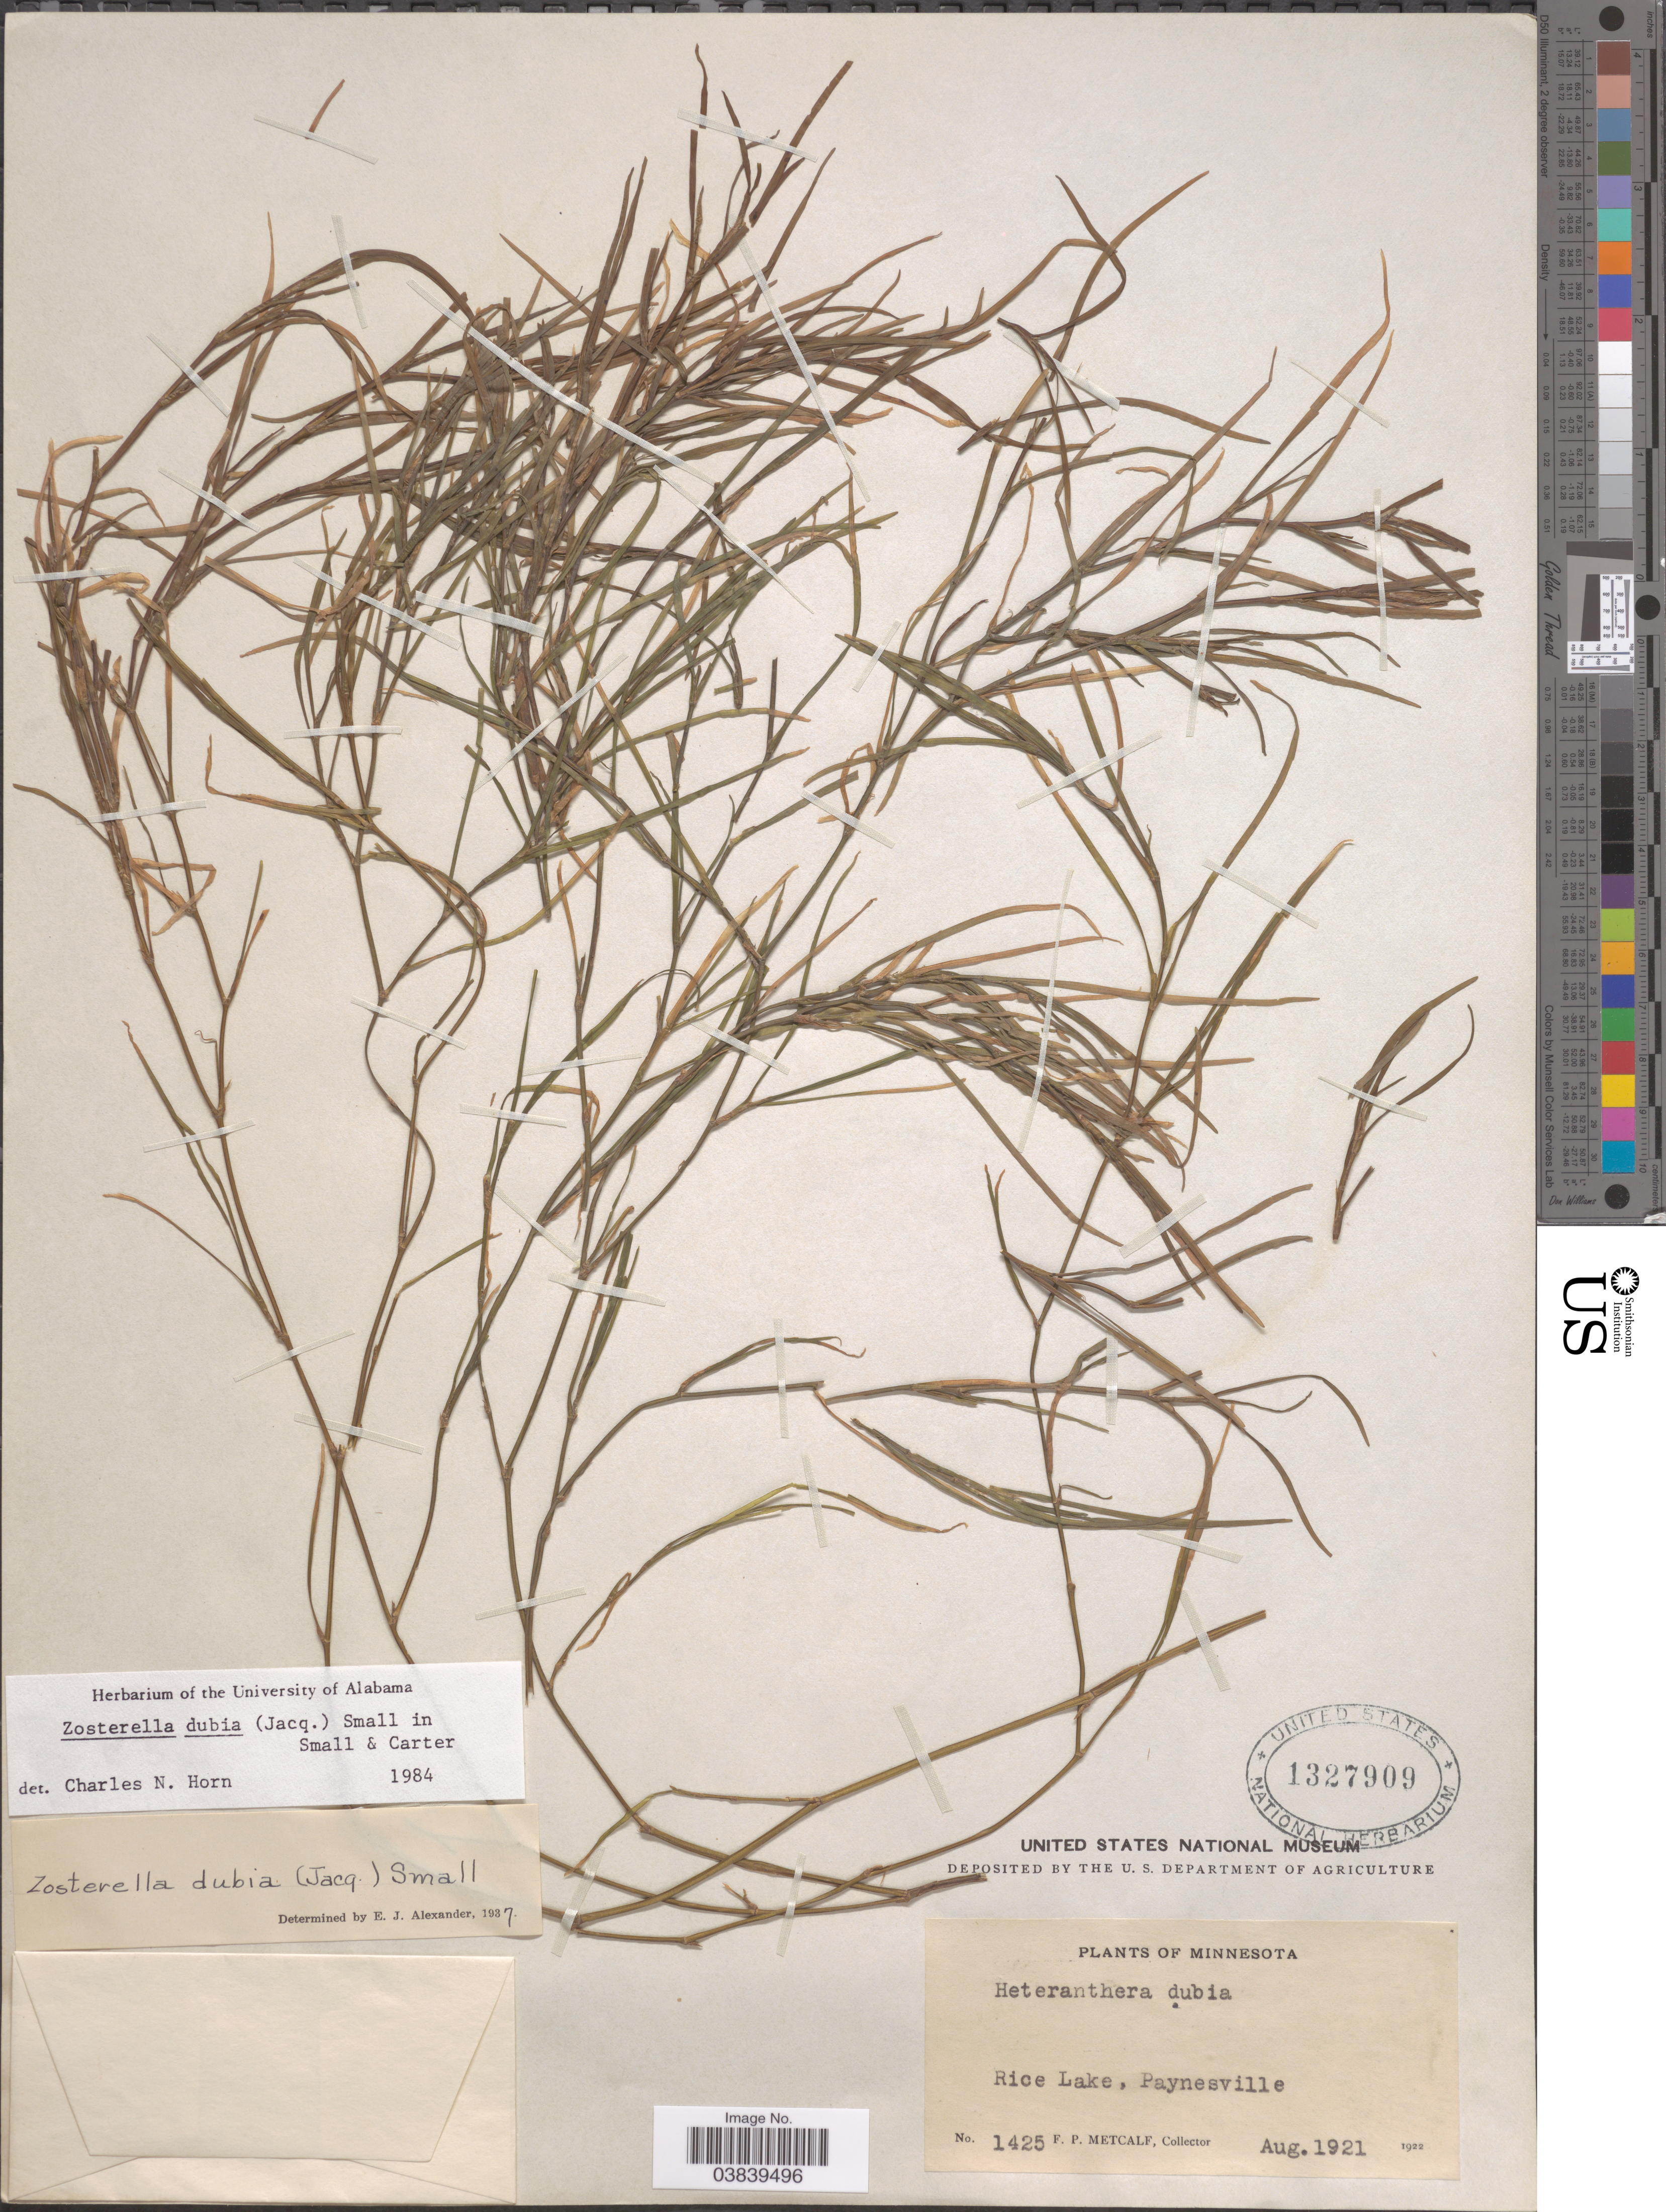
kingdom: Plantae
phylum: Tracheophyta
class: Liliopsida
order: Commelinales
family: Pontederiaceae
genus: Heteranthera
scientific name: Heteranthera dubia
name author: (Jacq.) MacMill.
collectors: F. Metcalf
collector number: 1425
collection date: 1921-08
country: United States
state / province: Minnesota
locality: Rice Lake, Paynesville.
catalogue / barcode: US 1327909